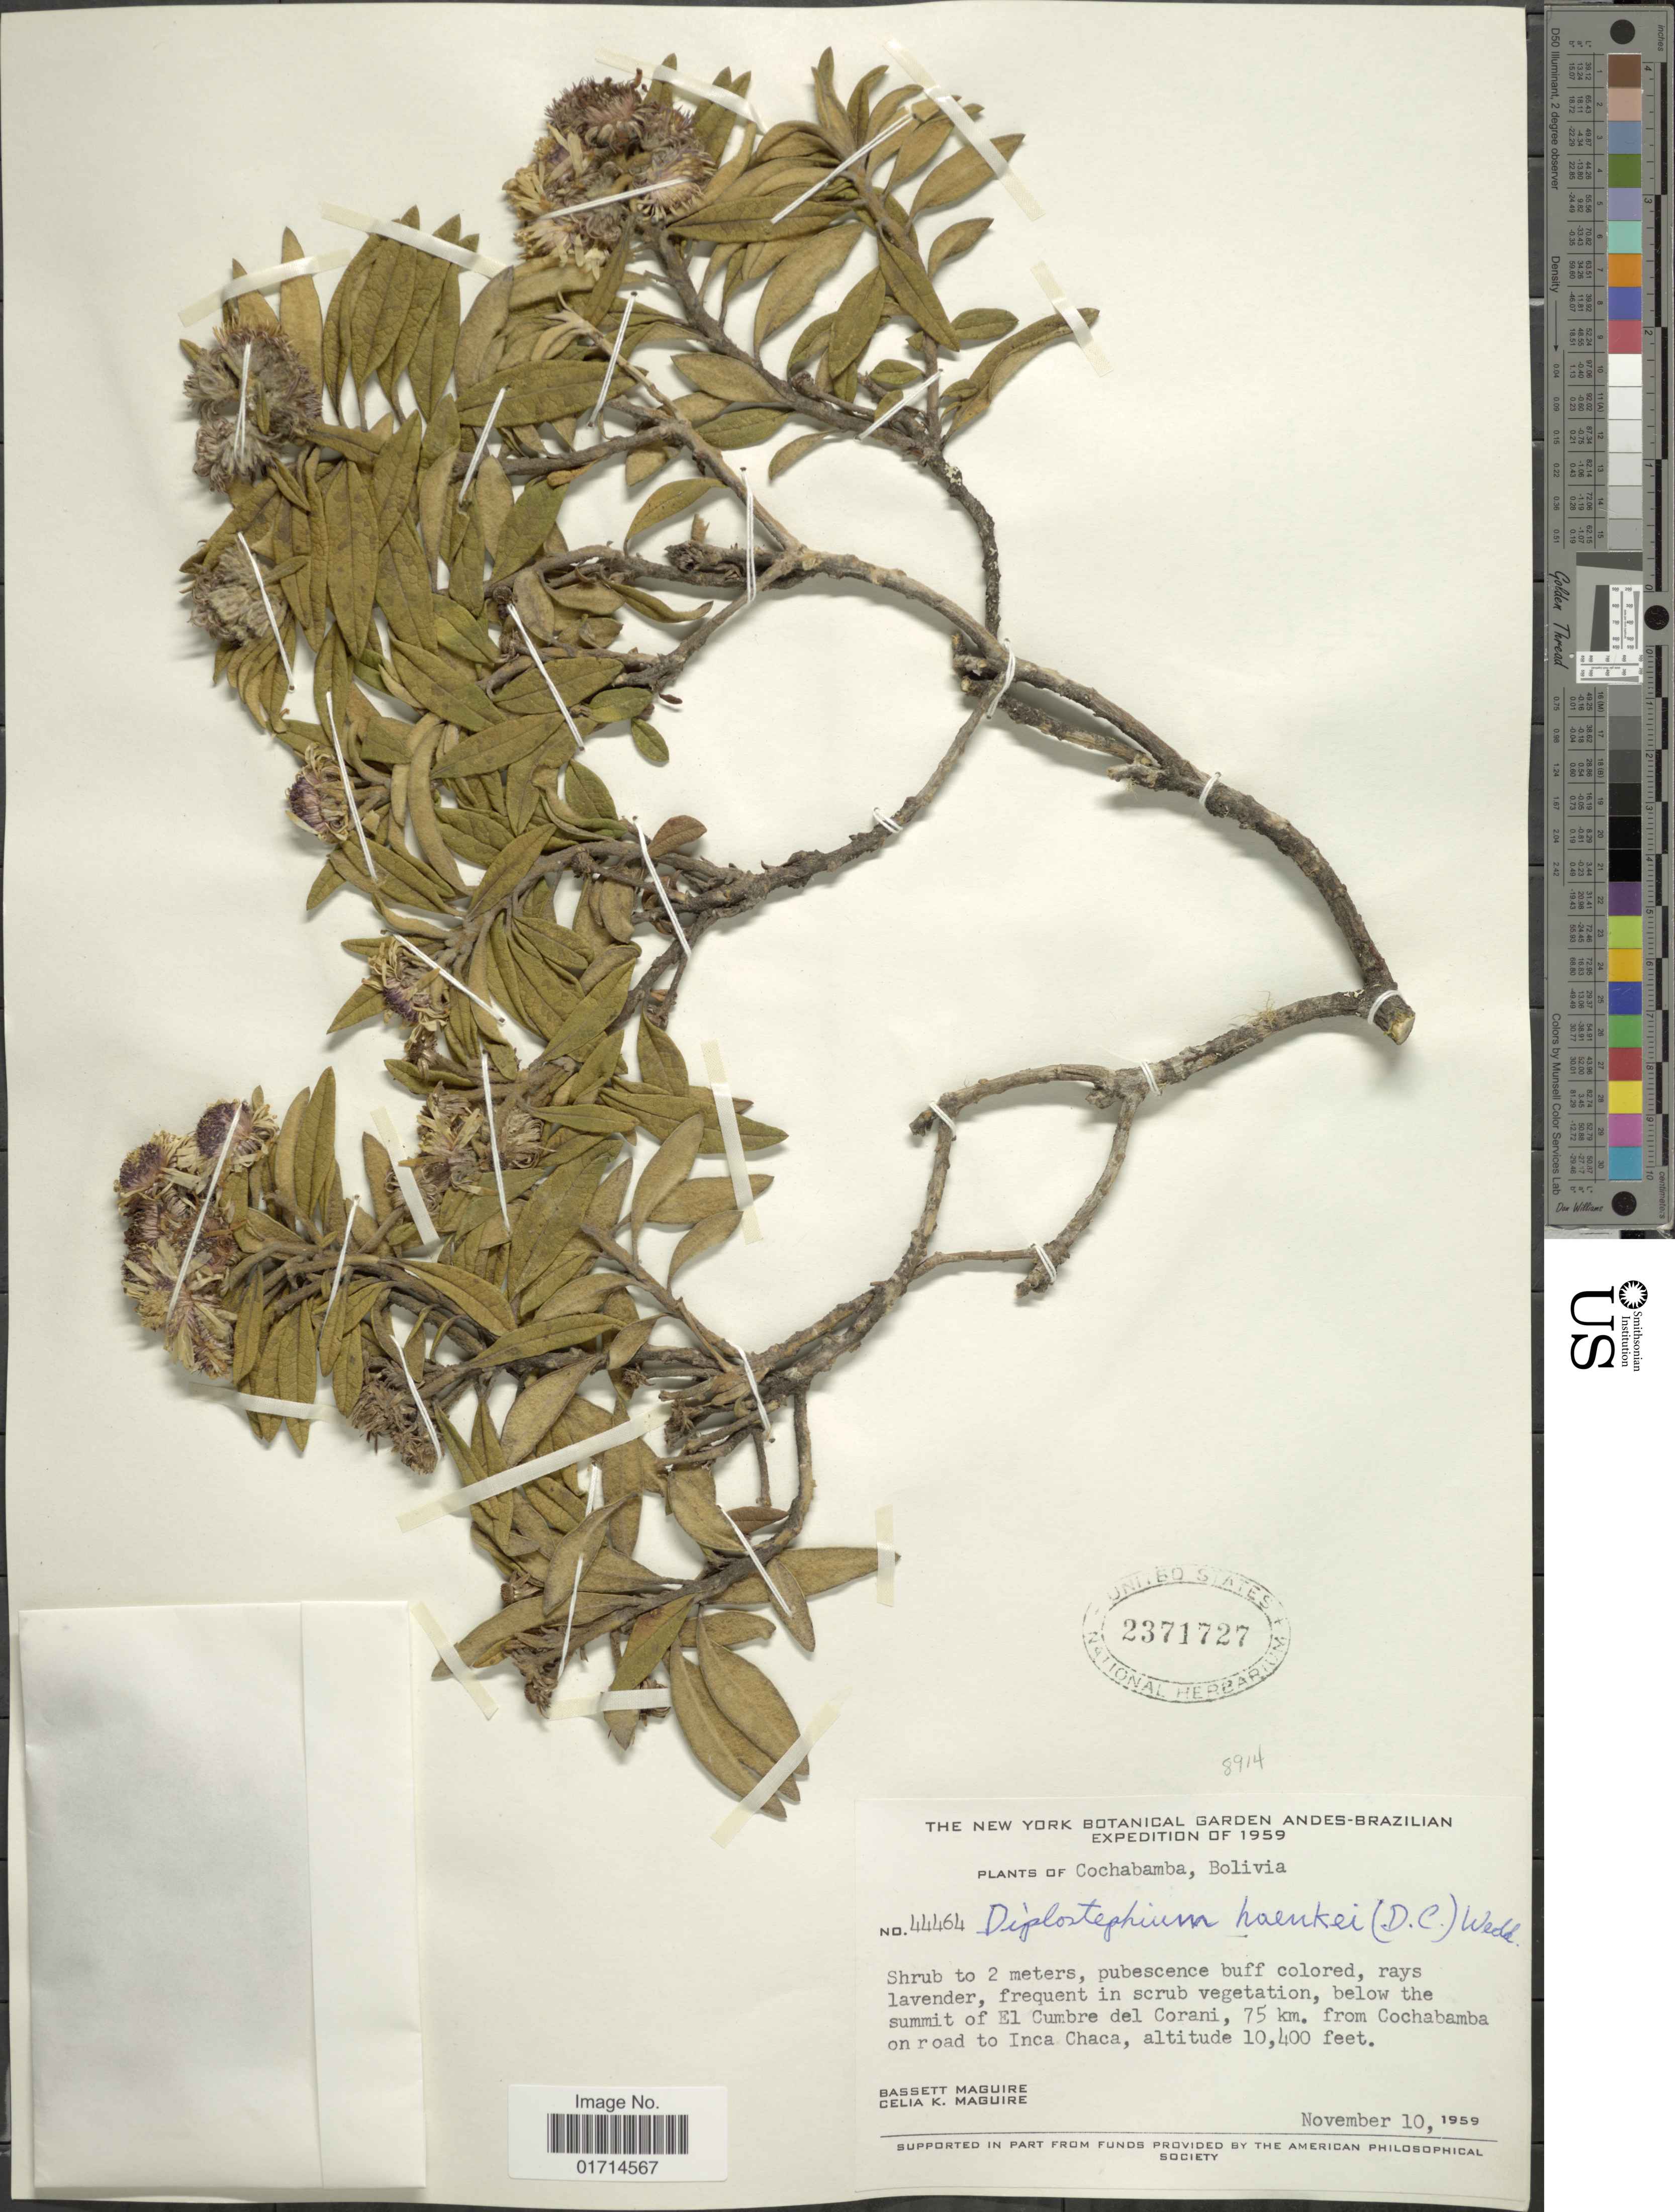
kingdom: Plantae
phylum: Tracheophyta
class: Magnoliopsida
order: Asterales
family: Asteraceae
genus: Diplostephium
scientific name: Diplostephium haenkei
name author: (DC.) Wedd.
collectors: B. Maguire & C. K. Maguire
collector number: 44464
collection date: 1959-11-10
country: Bolivia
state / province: Cochabamba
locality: Below the summit of El Cumbre del Corani, 75 km. from Cochabamba on road to Inca Chaca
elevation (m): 3170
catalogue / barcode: US 2371727